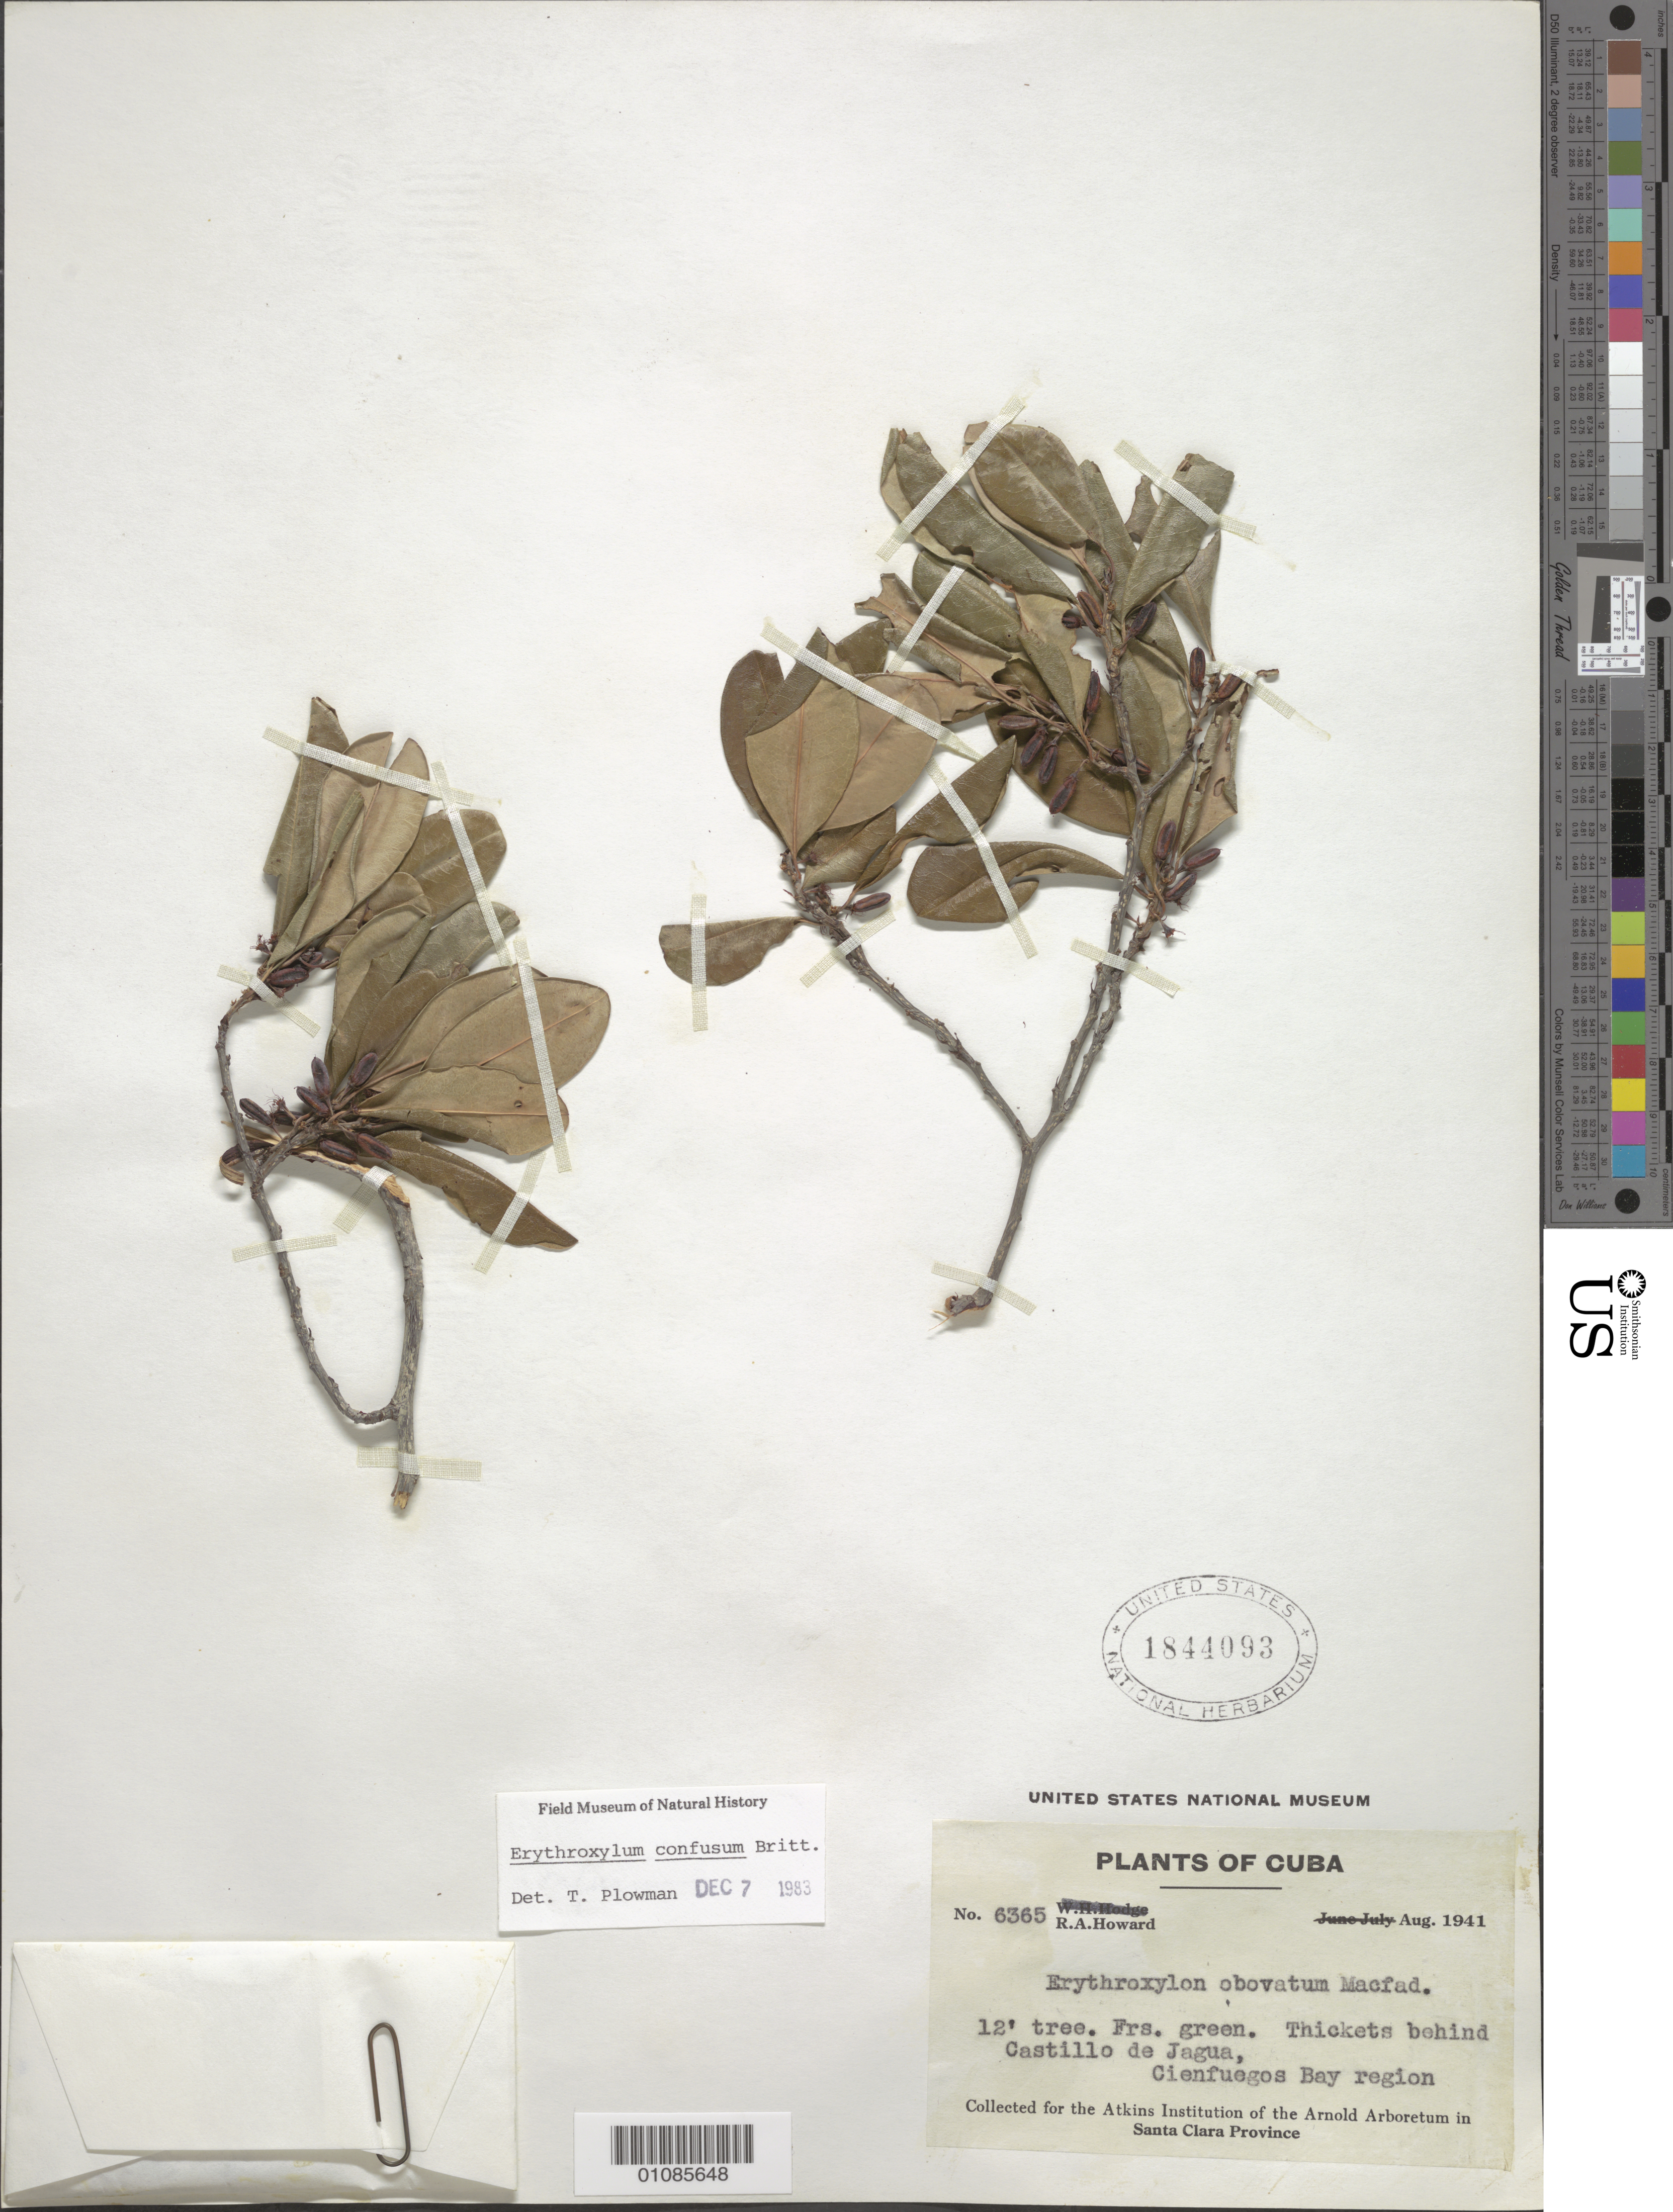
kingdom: Plantae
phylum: Tracheophyta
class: Magnoliopsida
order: Malpighiales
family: Erythroxylaceae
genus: Erythroxylum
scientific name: Erythroxylum confusum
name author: Britton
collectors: R. A. Howard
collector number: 6365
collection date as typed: Aug 1941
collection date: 1941-08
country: Cuba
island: Cuba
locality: Thickets behind Castillo de Jagua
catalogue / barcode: US 1844093